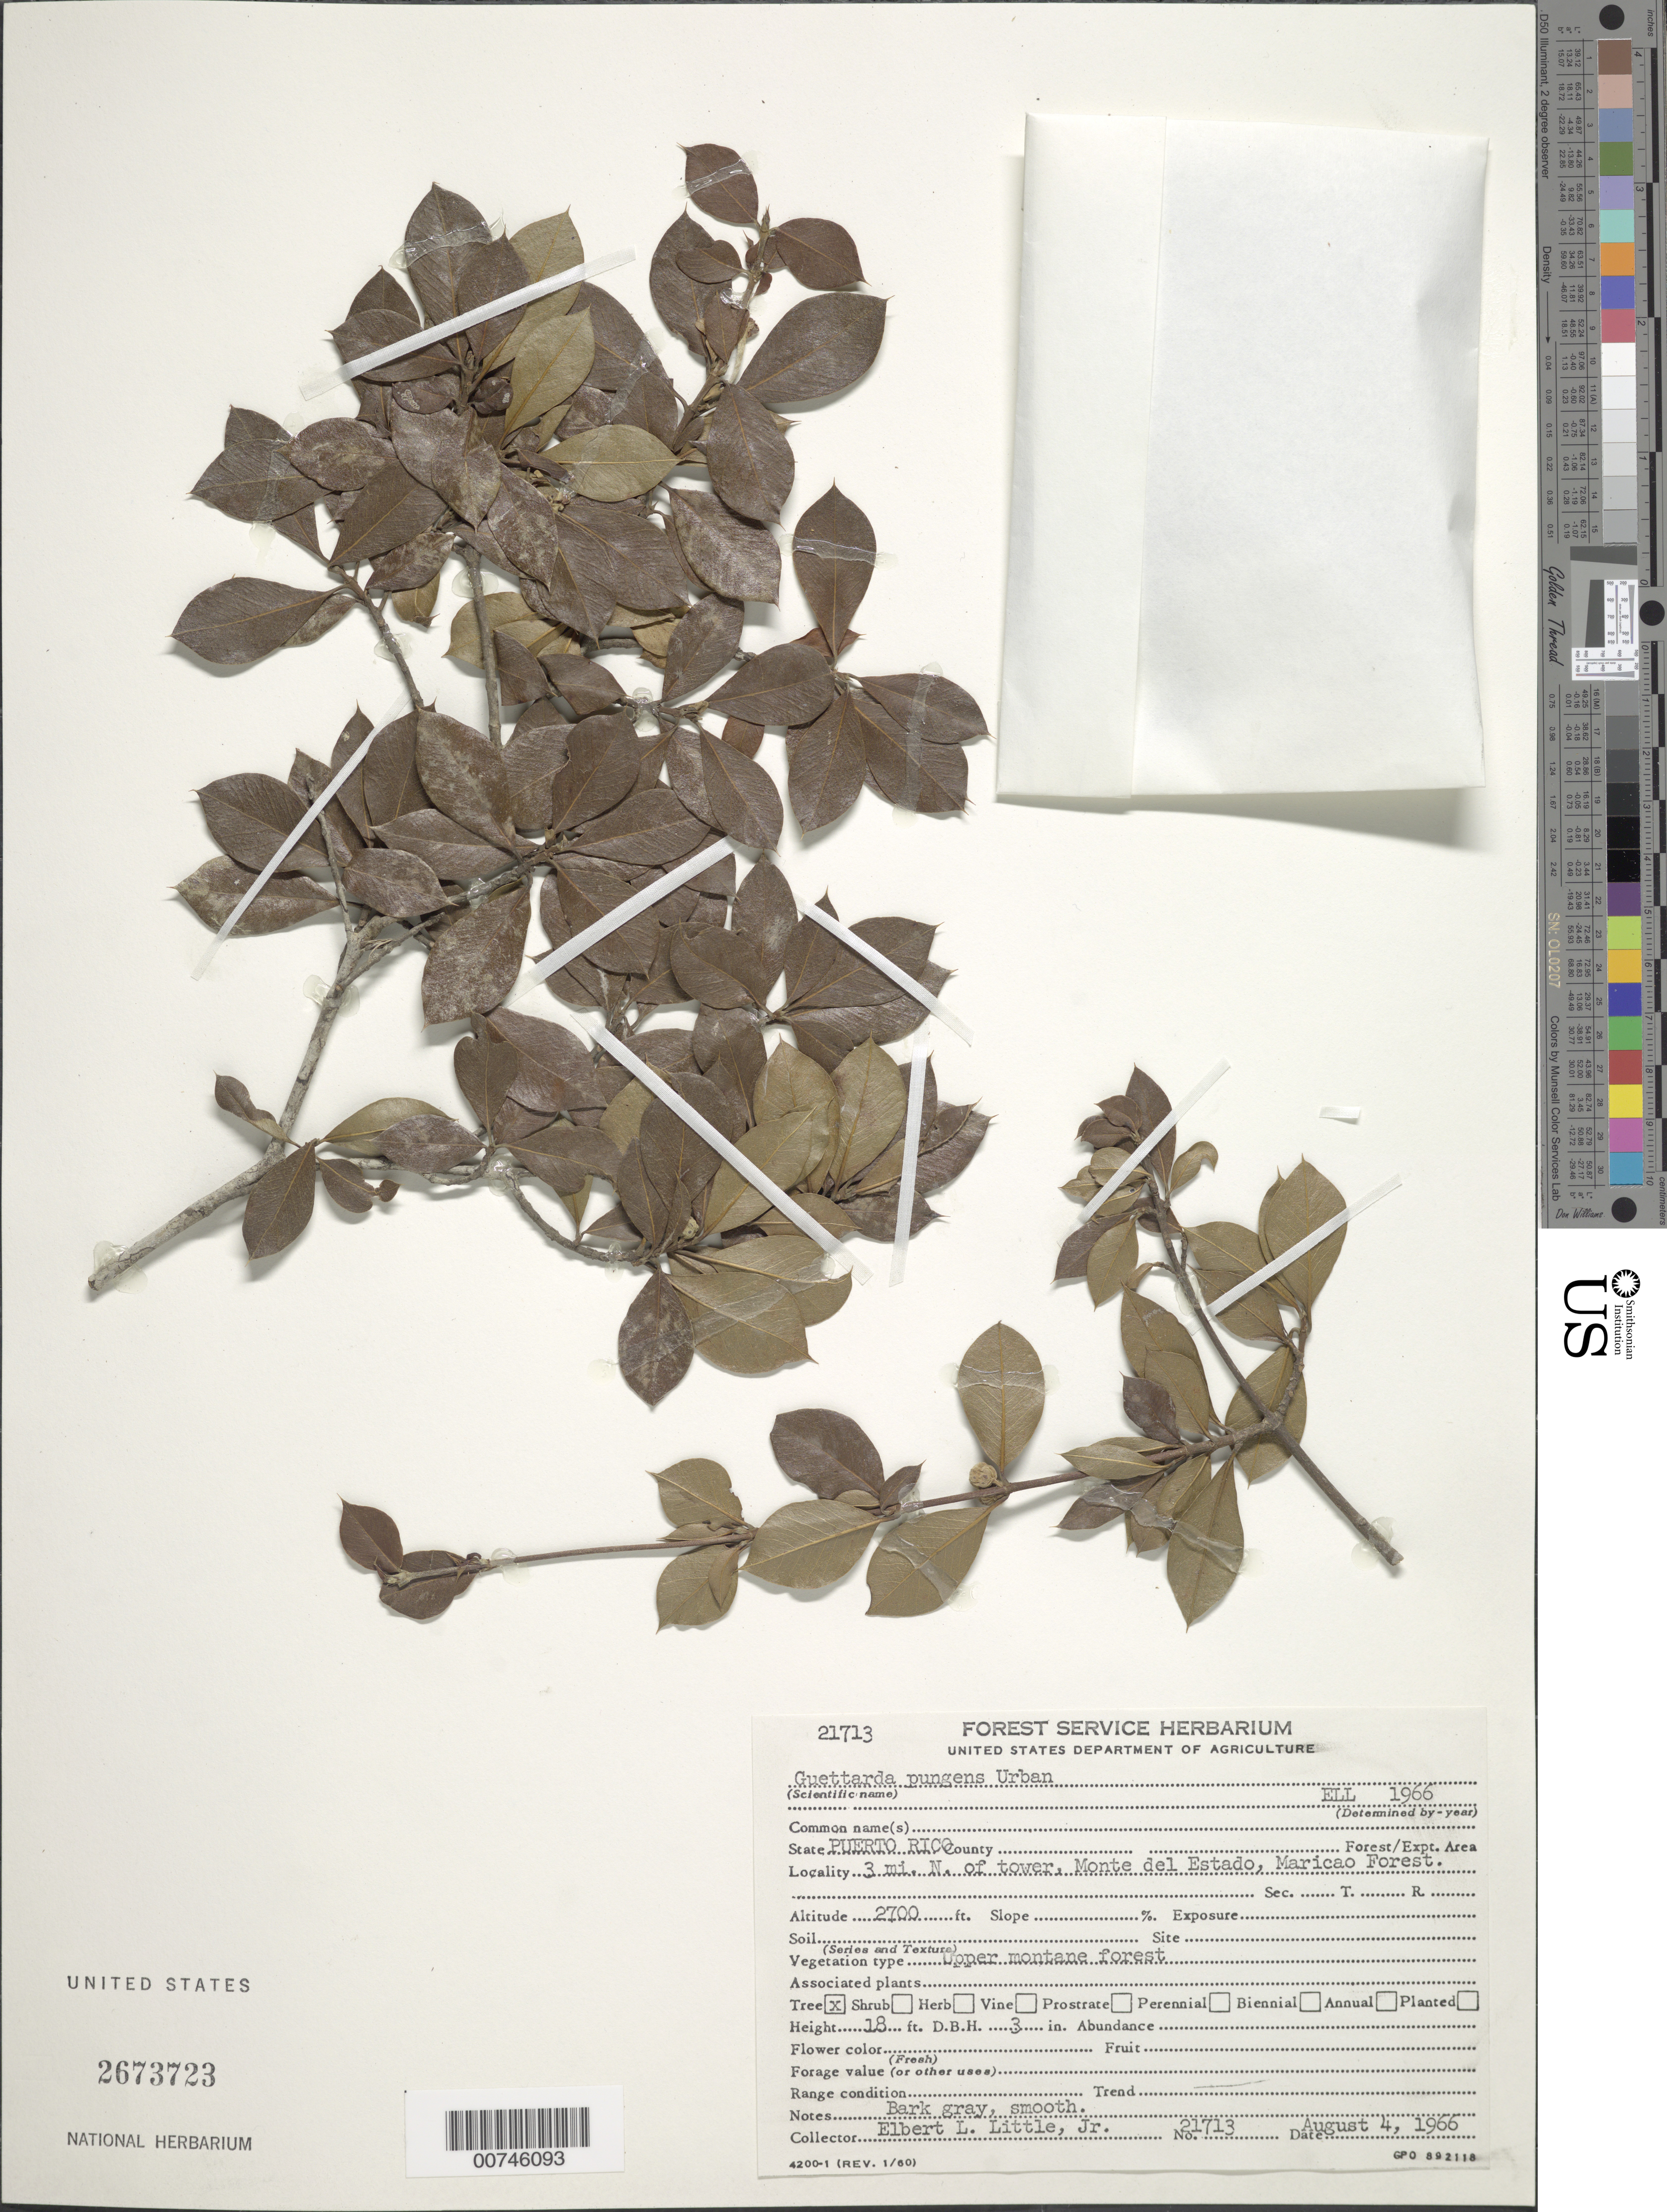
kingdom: Plantae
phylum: Tracheophyta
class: Magnoliopsida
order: Gentianales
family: Rubiaceae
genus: Guettarda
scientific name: Guettarda pungens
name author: Urb.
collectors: E. L. Little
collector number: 21713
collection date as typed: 04 Aug 1996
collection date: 1996-08-04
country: Puerto Rico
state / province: Maricao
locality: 3 mi. N of Tower, Monte del Estado, Maricao Forest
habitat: Upper montane forest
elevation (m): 823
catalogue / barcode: US 2673723